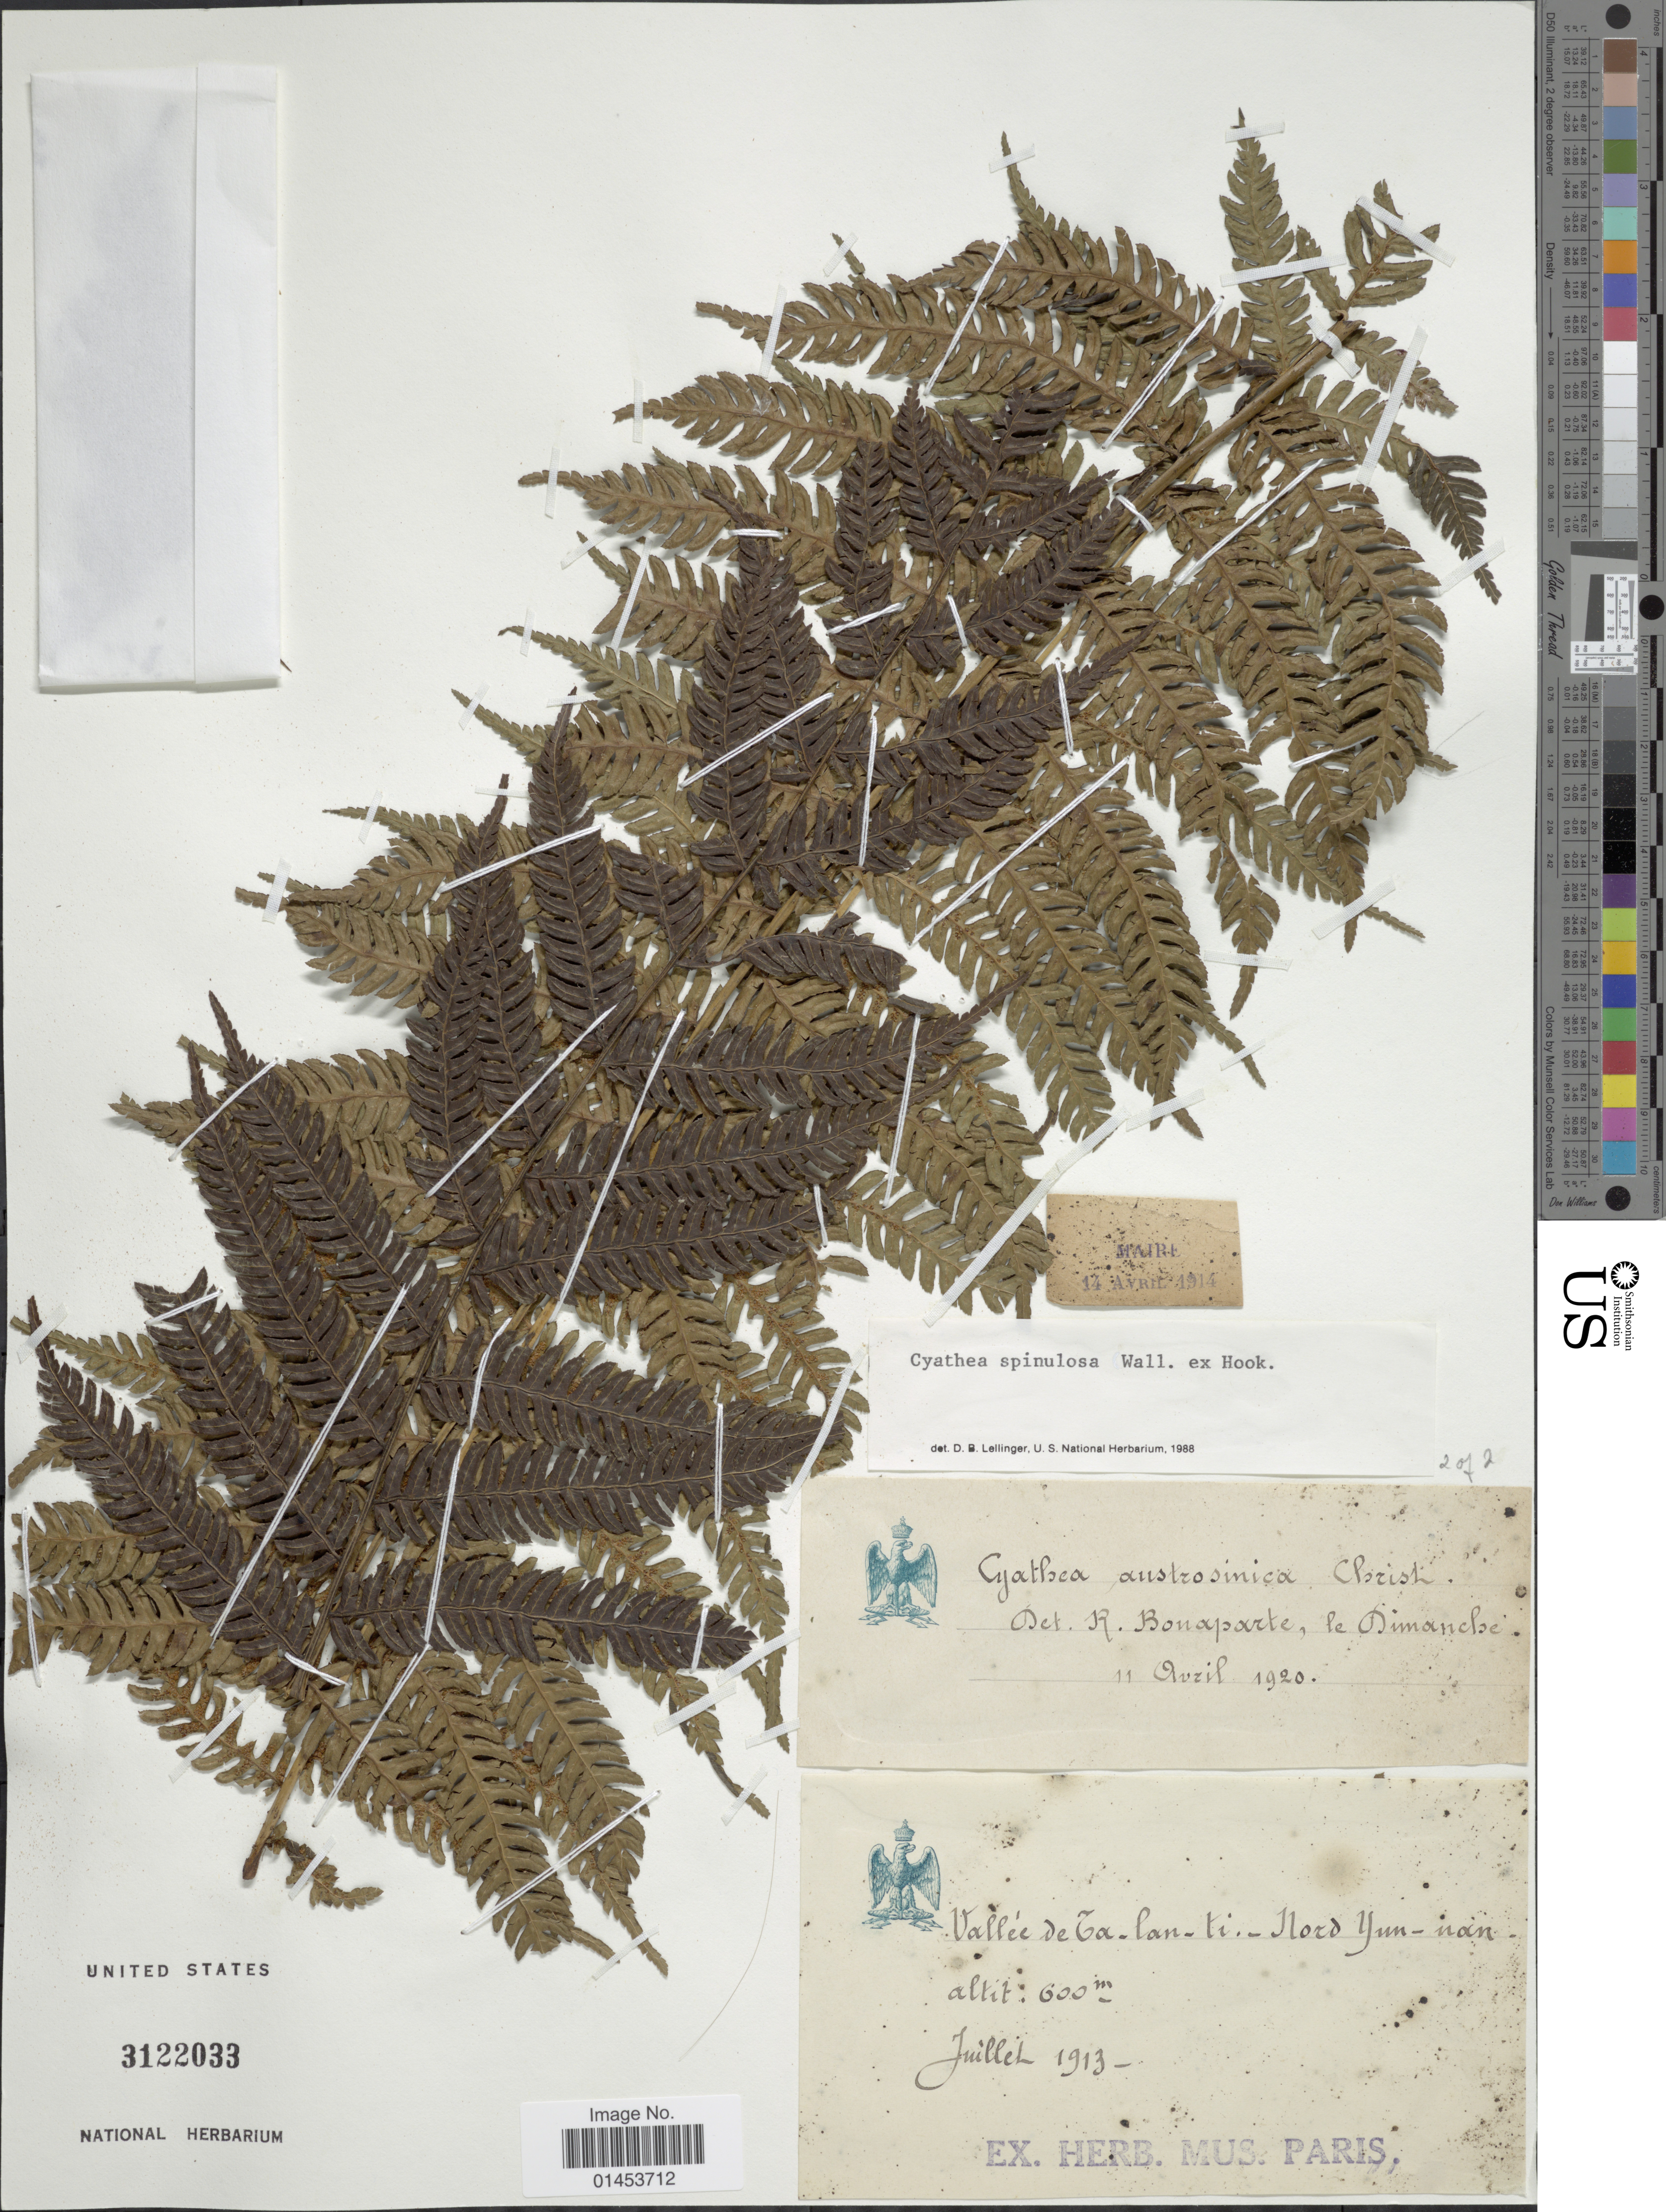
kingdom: Plantae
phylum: Tracheophyta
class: Polypodiopsida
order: Cyatheales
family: Cyatheaceae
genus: Cyathea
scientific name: Cyathea spinulosa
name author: Wall. ex Hook.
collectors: ex herb. Mus. Paris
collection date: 1913-07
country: China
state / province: Yunnan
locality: Ta-Ian Xi (Southern Yunnan)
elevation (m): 600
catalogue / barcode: US 3122033